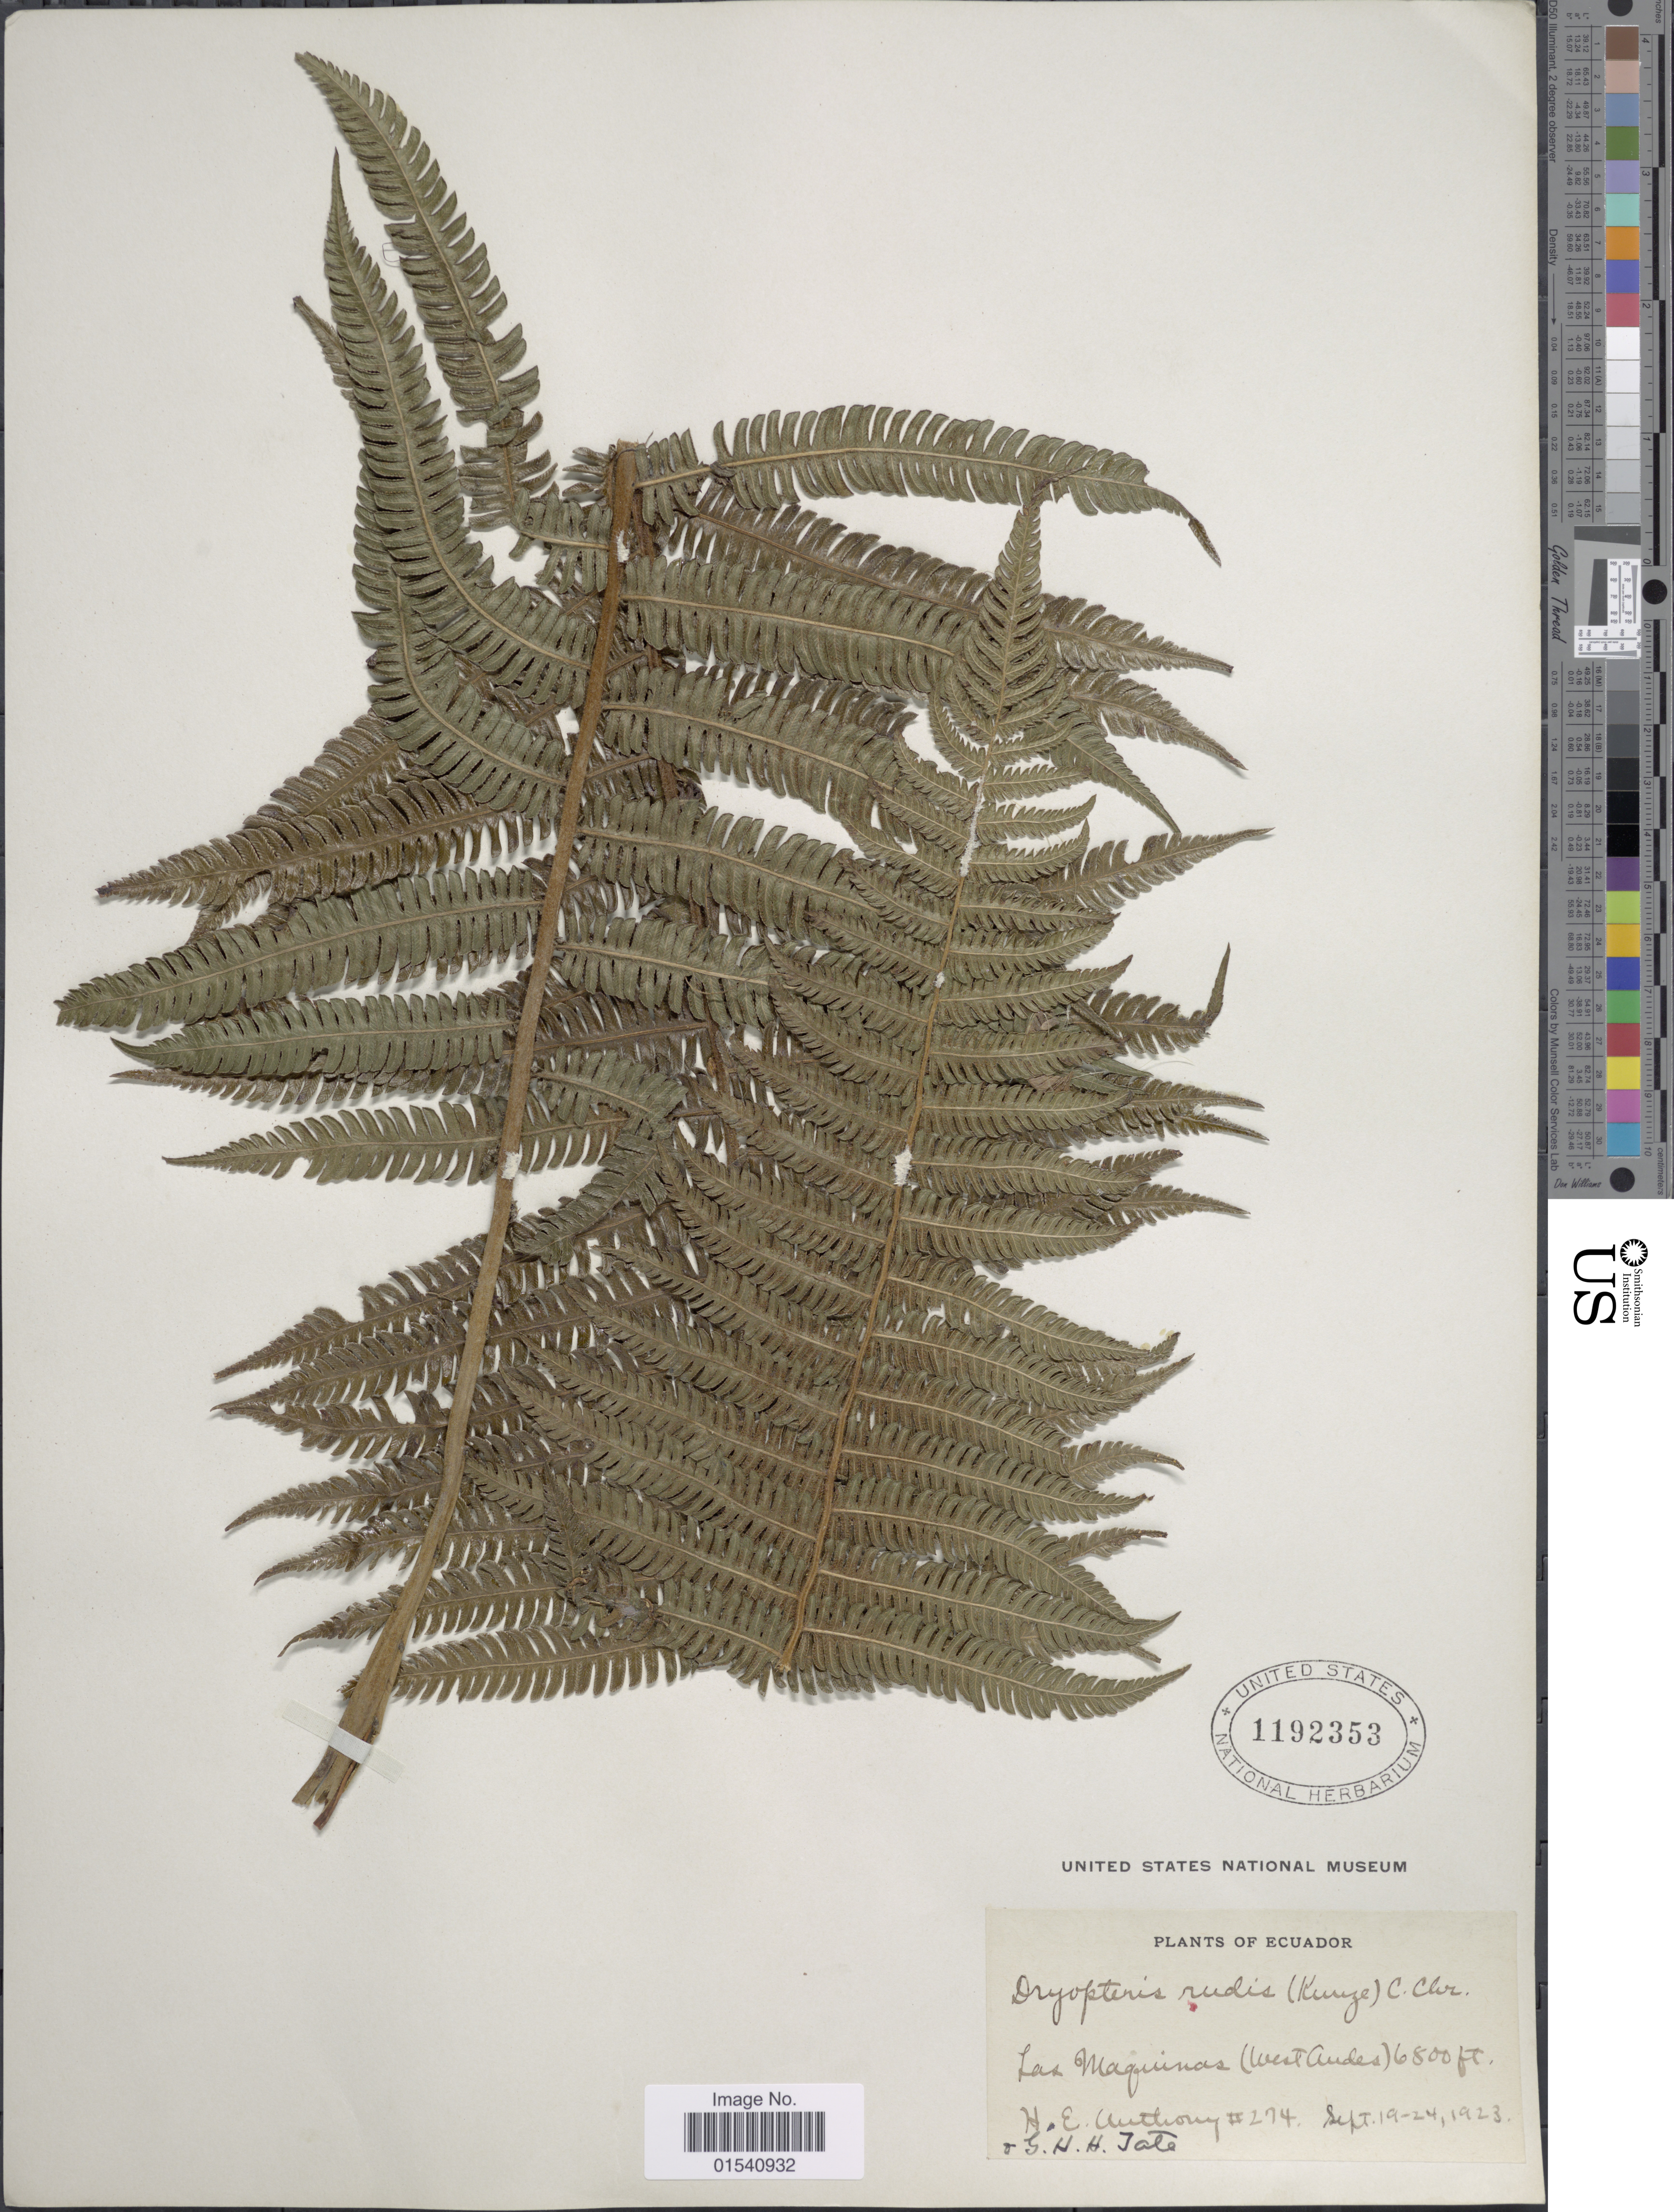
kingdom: Plantae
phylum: Tracheophyta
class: Polypodiopsida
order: Polypodiales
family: Thelypteridaceae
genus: Amauropelta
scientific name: Amauropelta rudis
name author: (Kunze) Pic. Serm.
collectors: H. E. Anthony & G. H. H.Tate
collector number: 274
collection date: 1923-09-19/1923-09-24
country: Ecuador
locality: Las Maquinas (West Andes)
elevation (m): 2073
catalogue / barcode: US 1192353